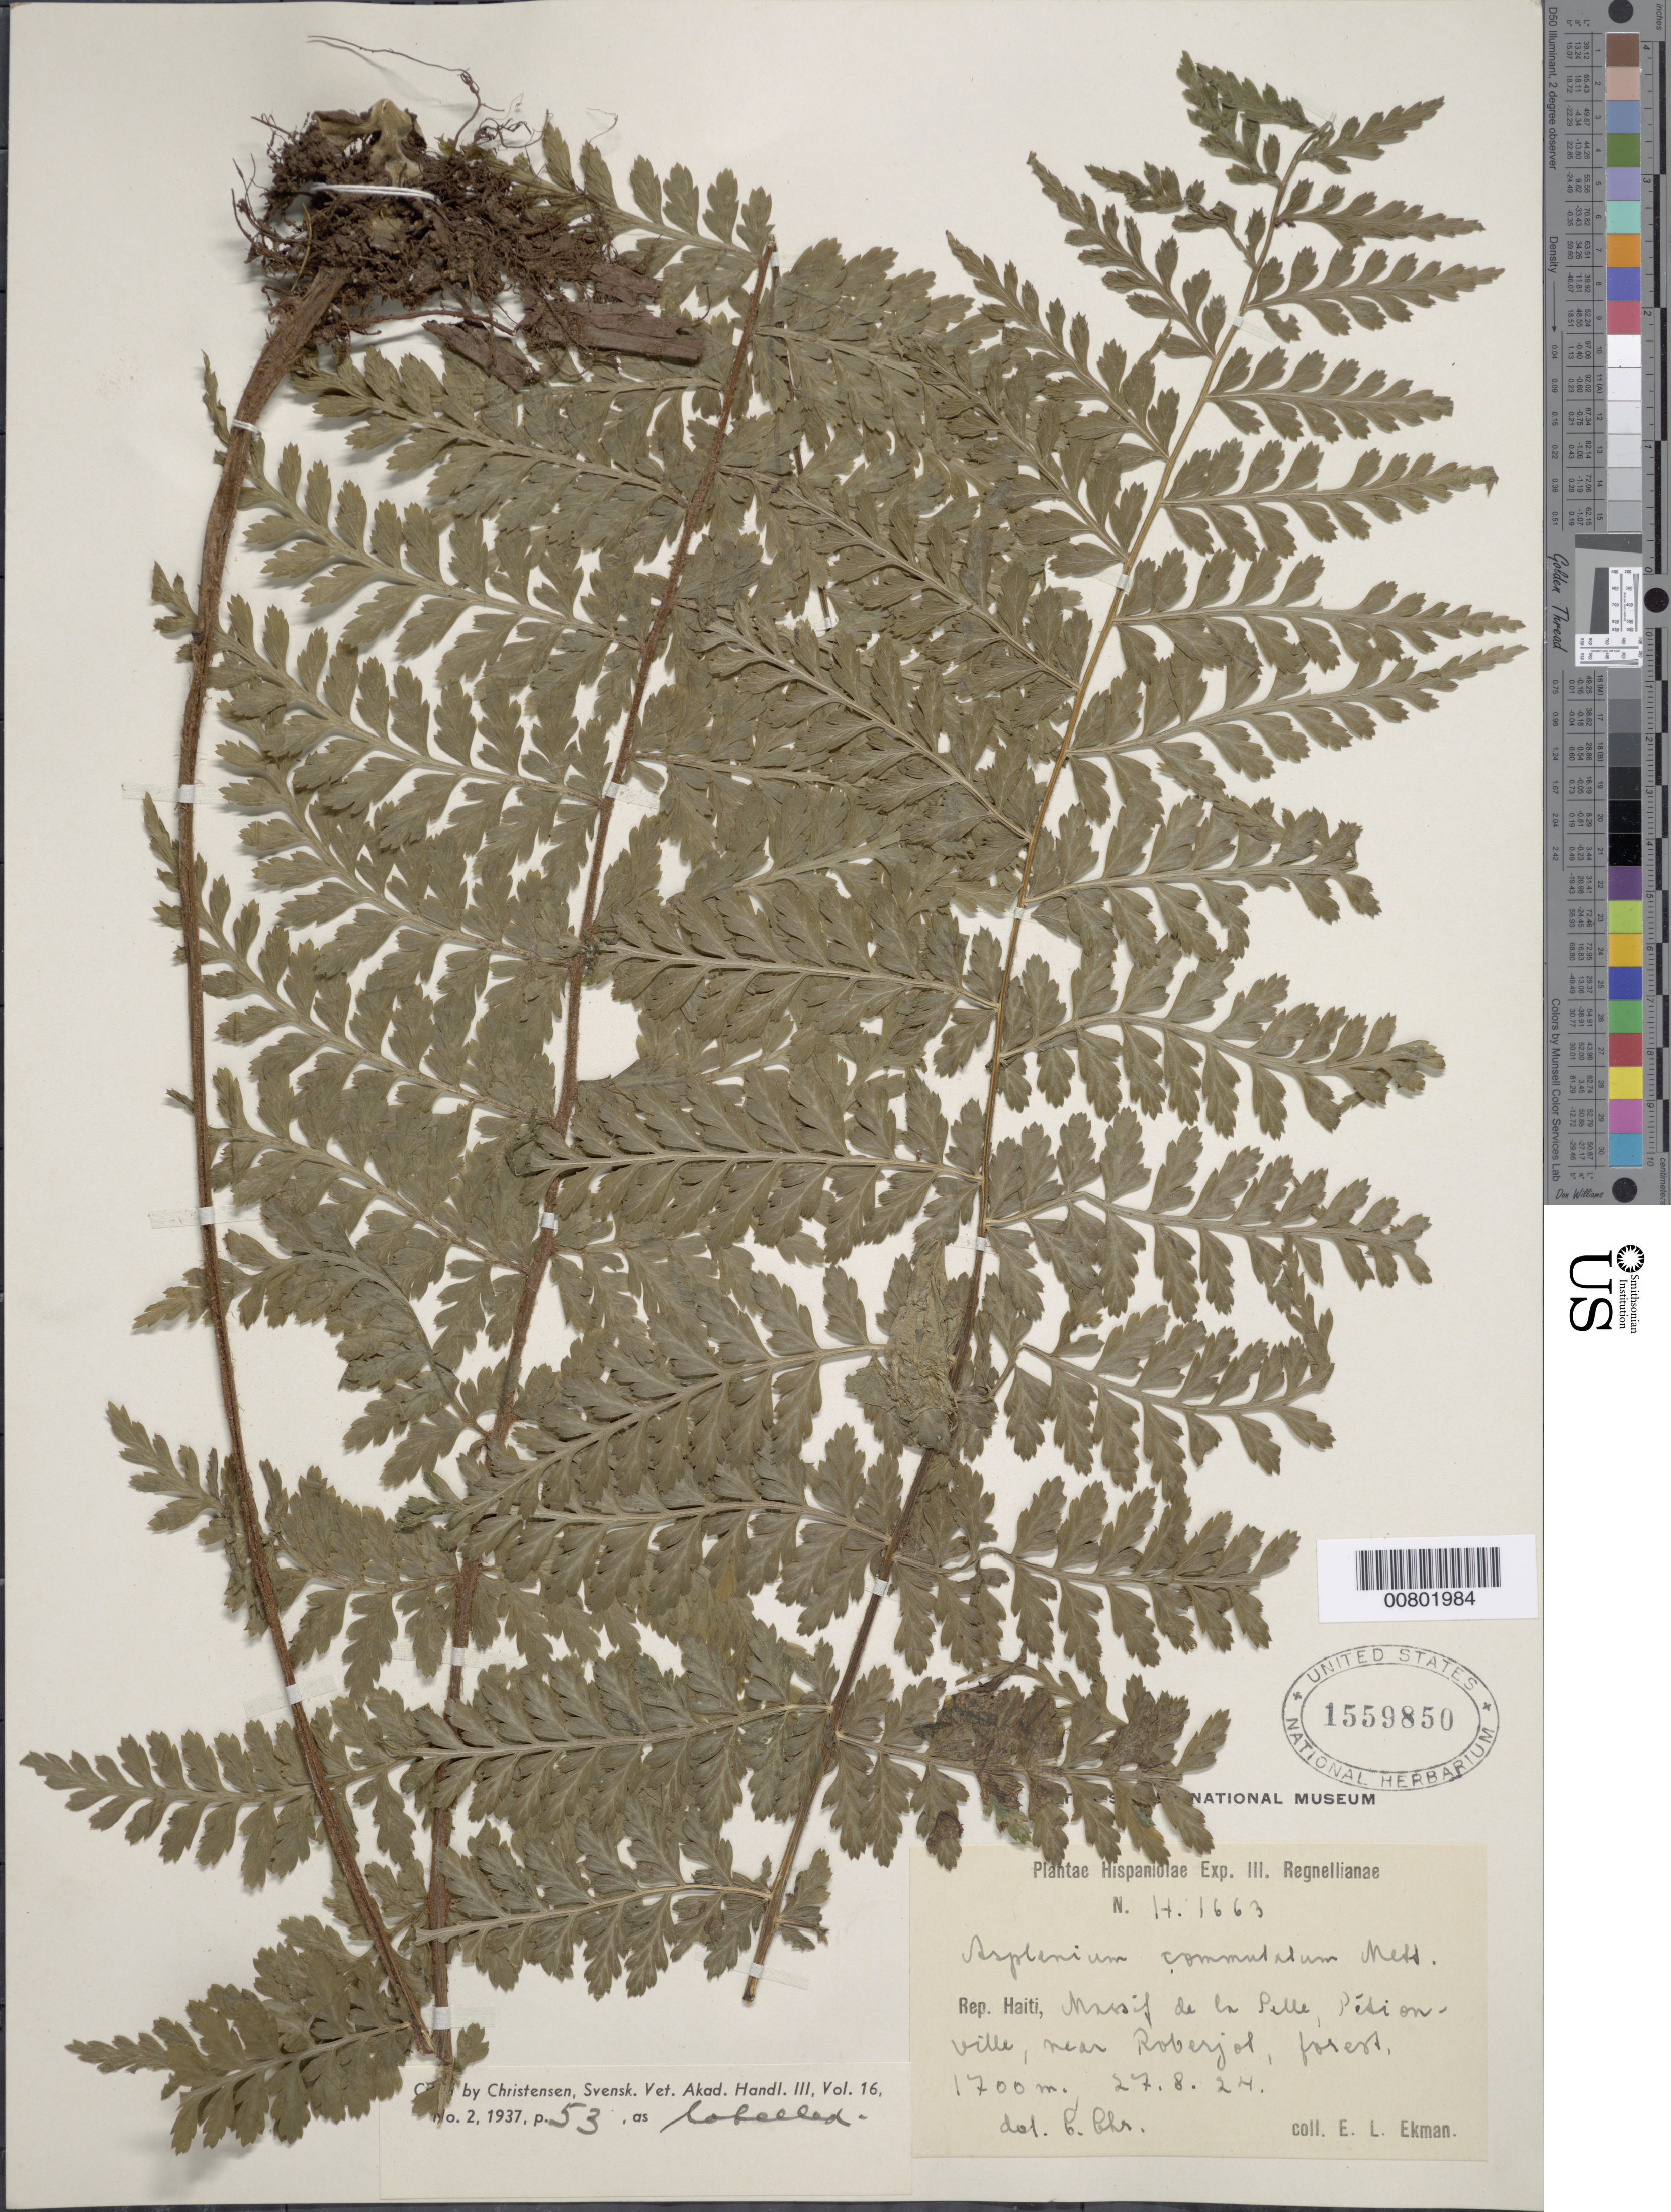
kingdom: Plantae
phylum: Tracheophyta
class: Polypodiopsida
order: Polypodiales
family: Aspleniaceae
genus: Asplenium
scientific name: Asplenium commutatum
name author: Mett. ex Kuhn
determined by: Christensen, C. F. A.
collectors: E. L. Ekman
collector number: H 1663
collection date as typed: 27 Aug 1924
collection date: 1924-08-27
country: Haiti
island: Hispaniola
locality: Massif de la Selle, Pétionville, near Roberjot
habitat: Forest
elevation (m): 1700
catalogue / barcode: US 1559850